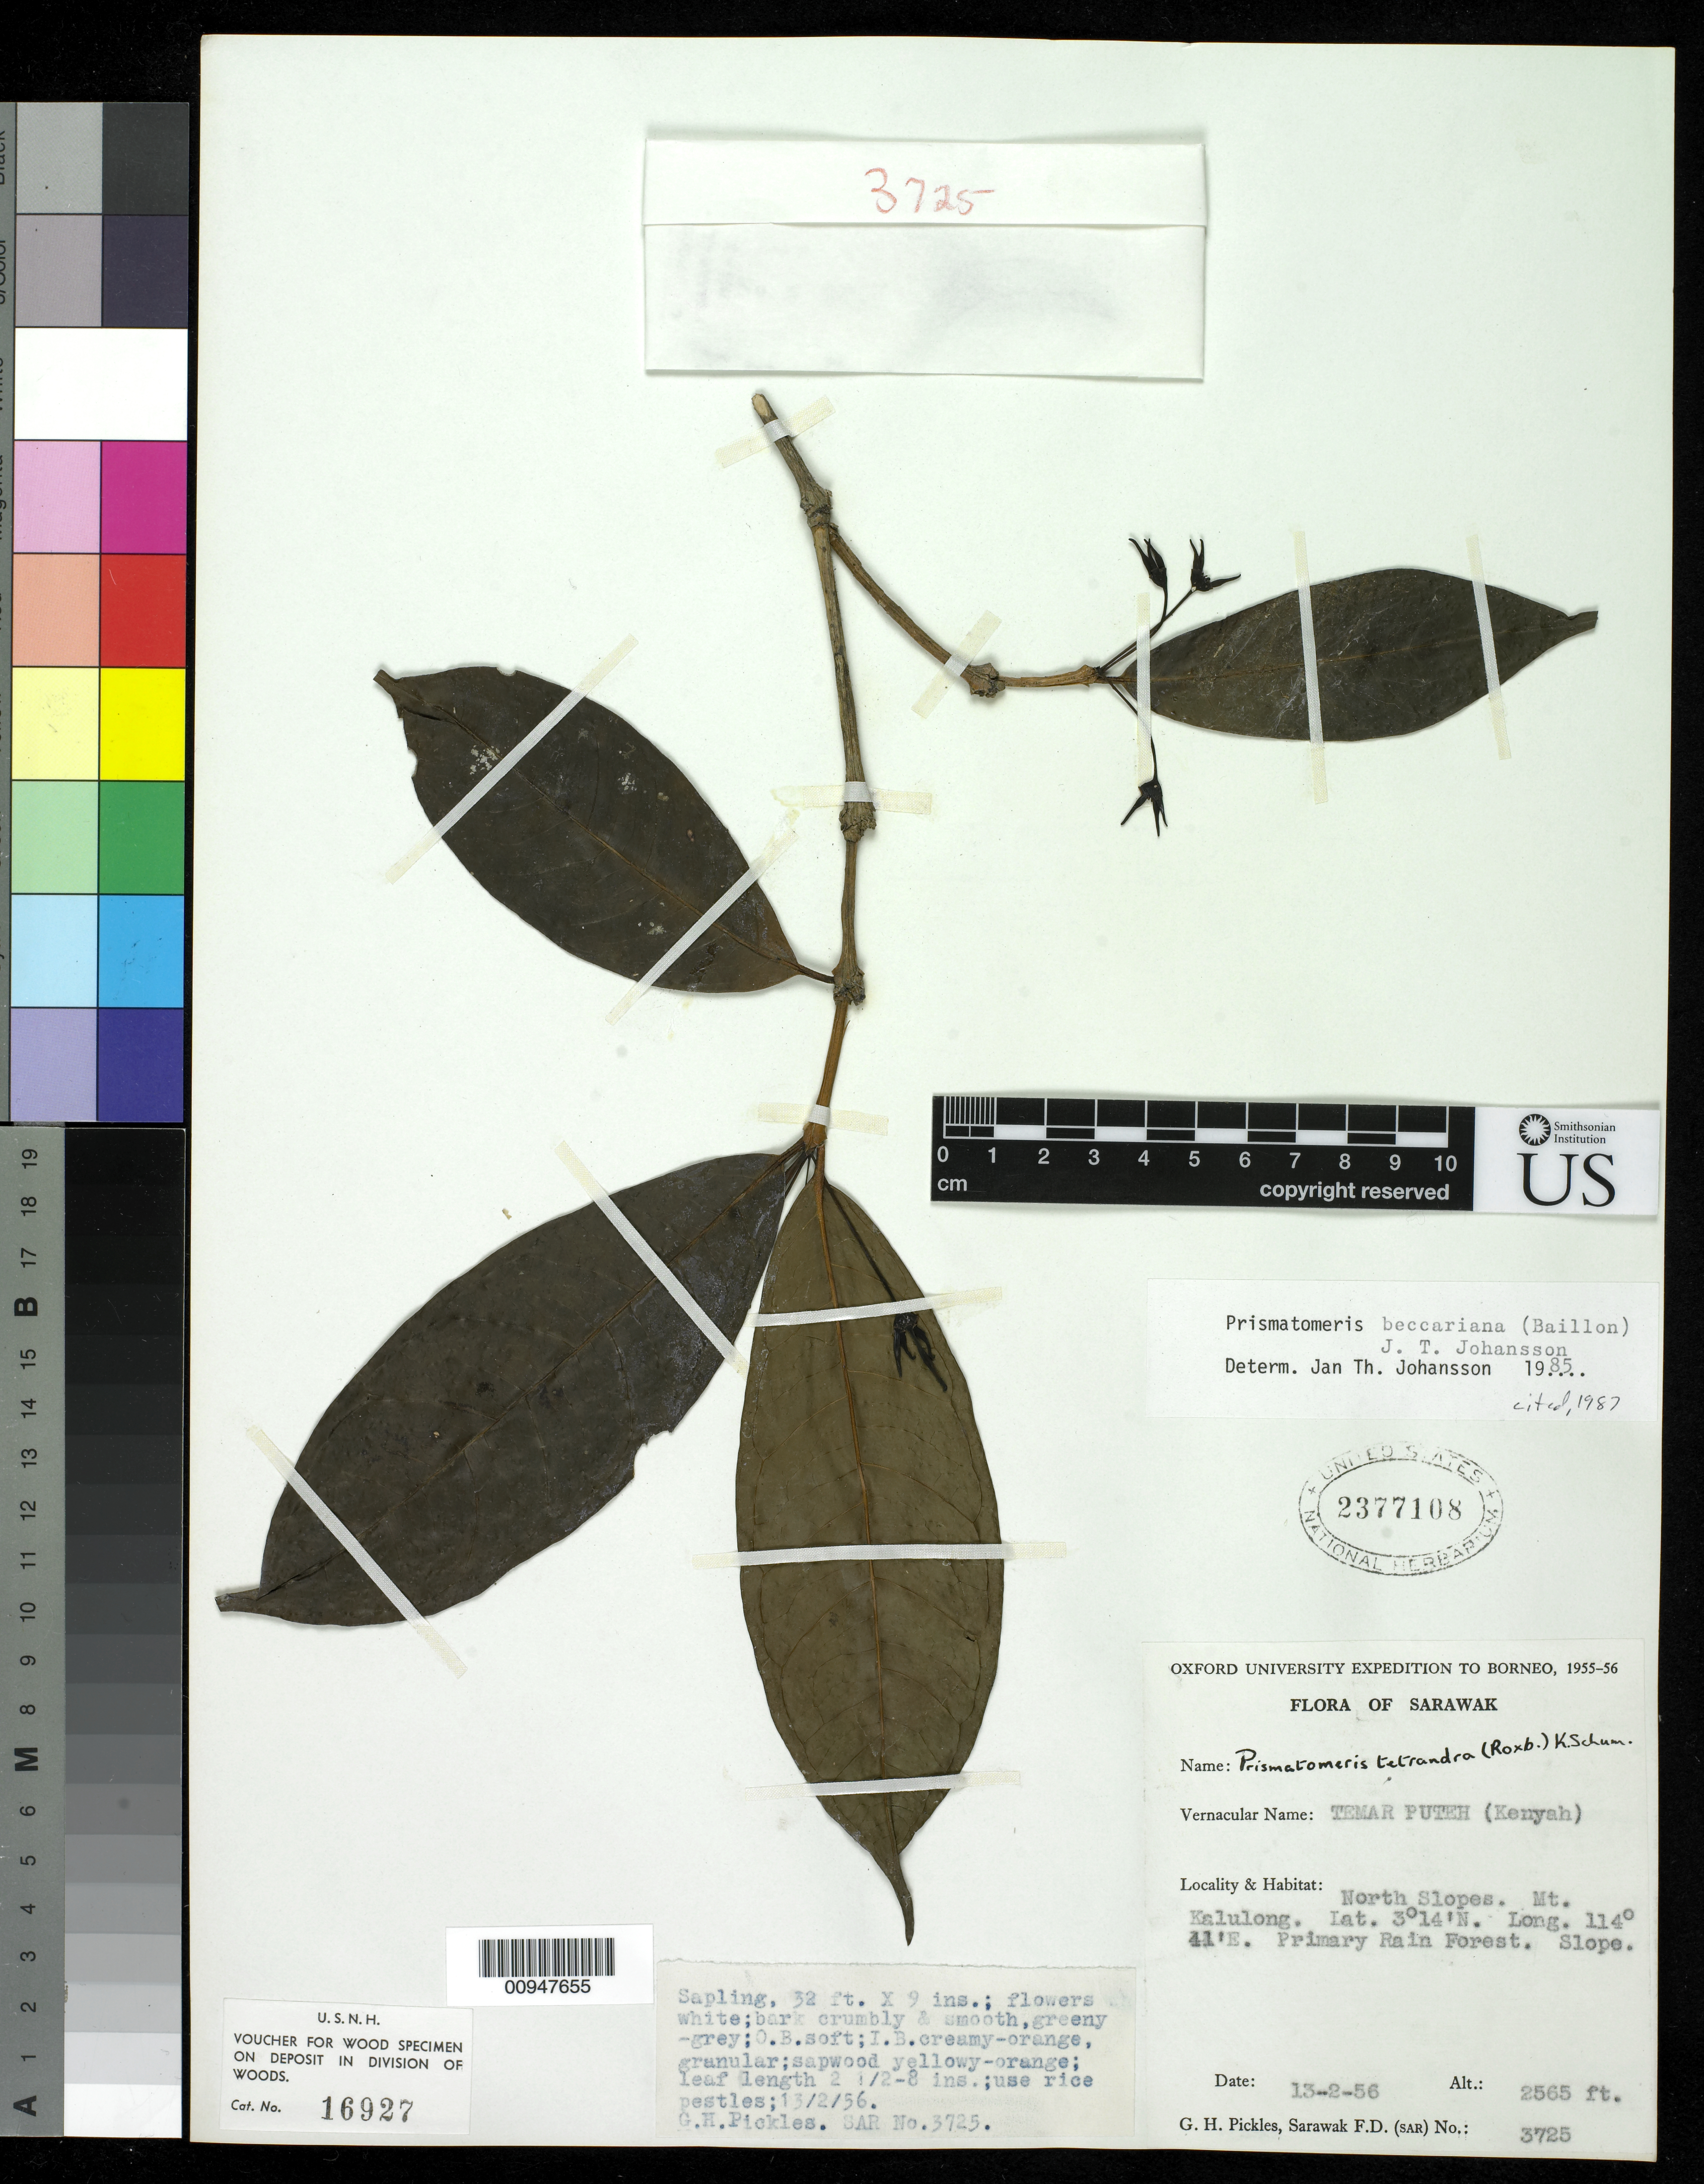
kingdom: Plantae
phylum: Tracheophyta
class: Magnoliopsida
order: Gentianales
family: Rubiaceae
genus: Prismatomeris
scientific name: Prismatomeris beccariana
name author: (Baill. ex K. Schum.) J.T. Johanss.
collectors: G. Pickles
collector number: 3725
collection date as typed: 13 Feb 1956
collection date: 1956-02-13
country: Indonesia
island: Borneo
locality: North Slopes Mt. Kalulong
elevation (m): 782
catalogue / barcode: US 2377108